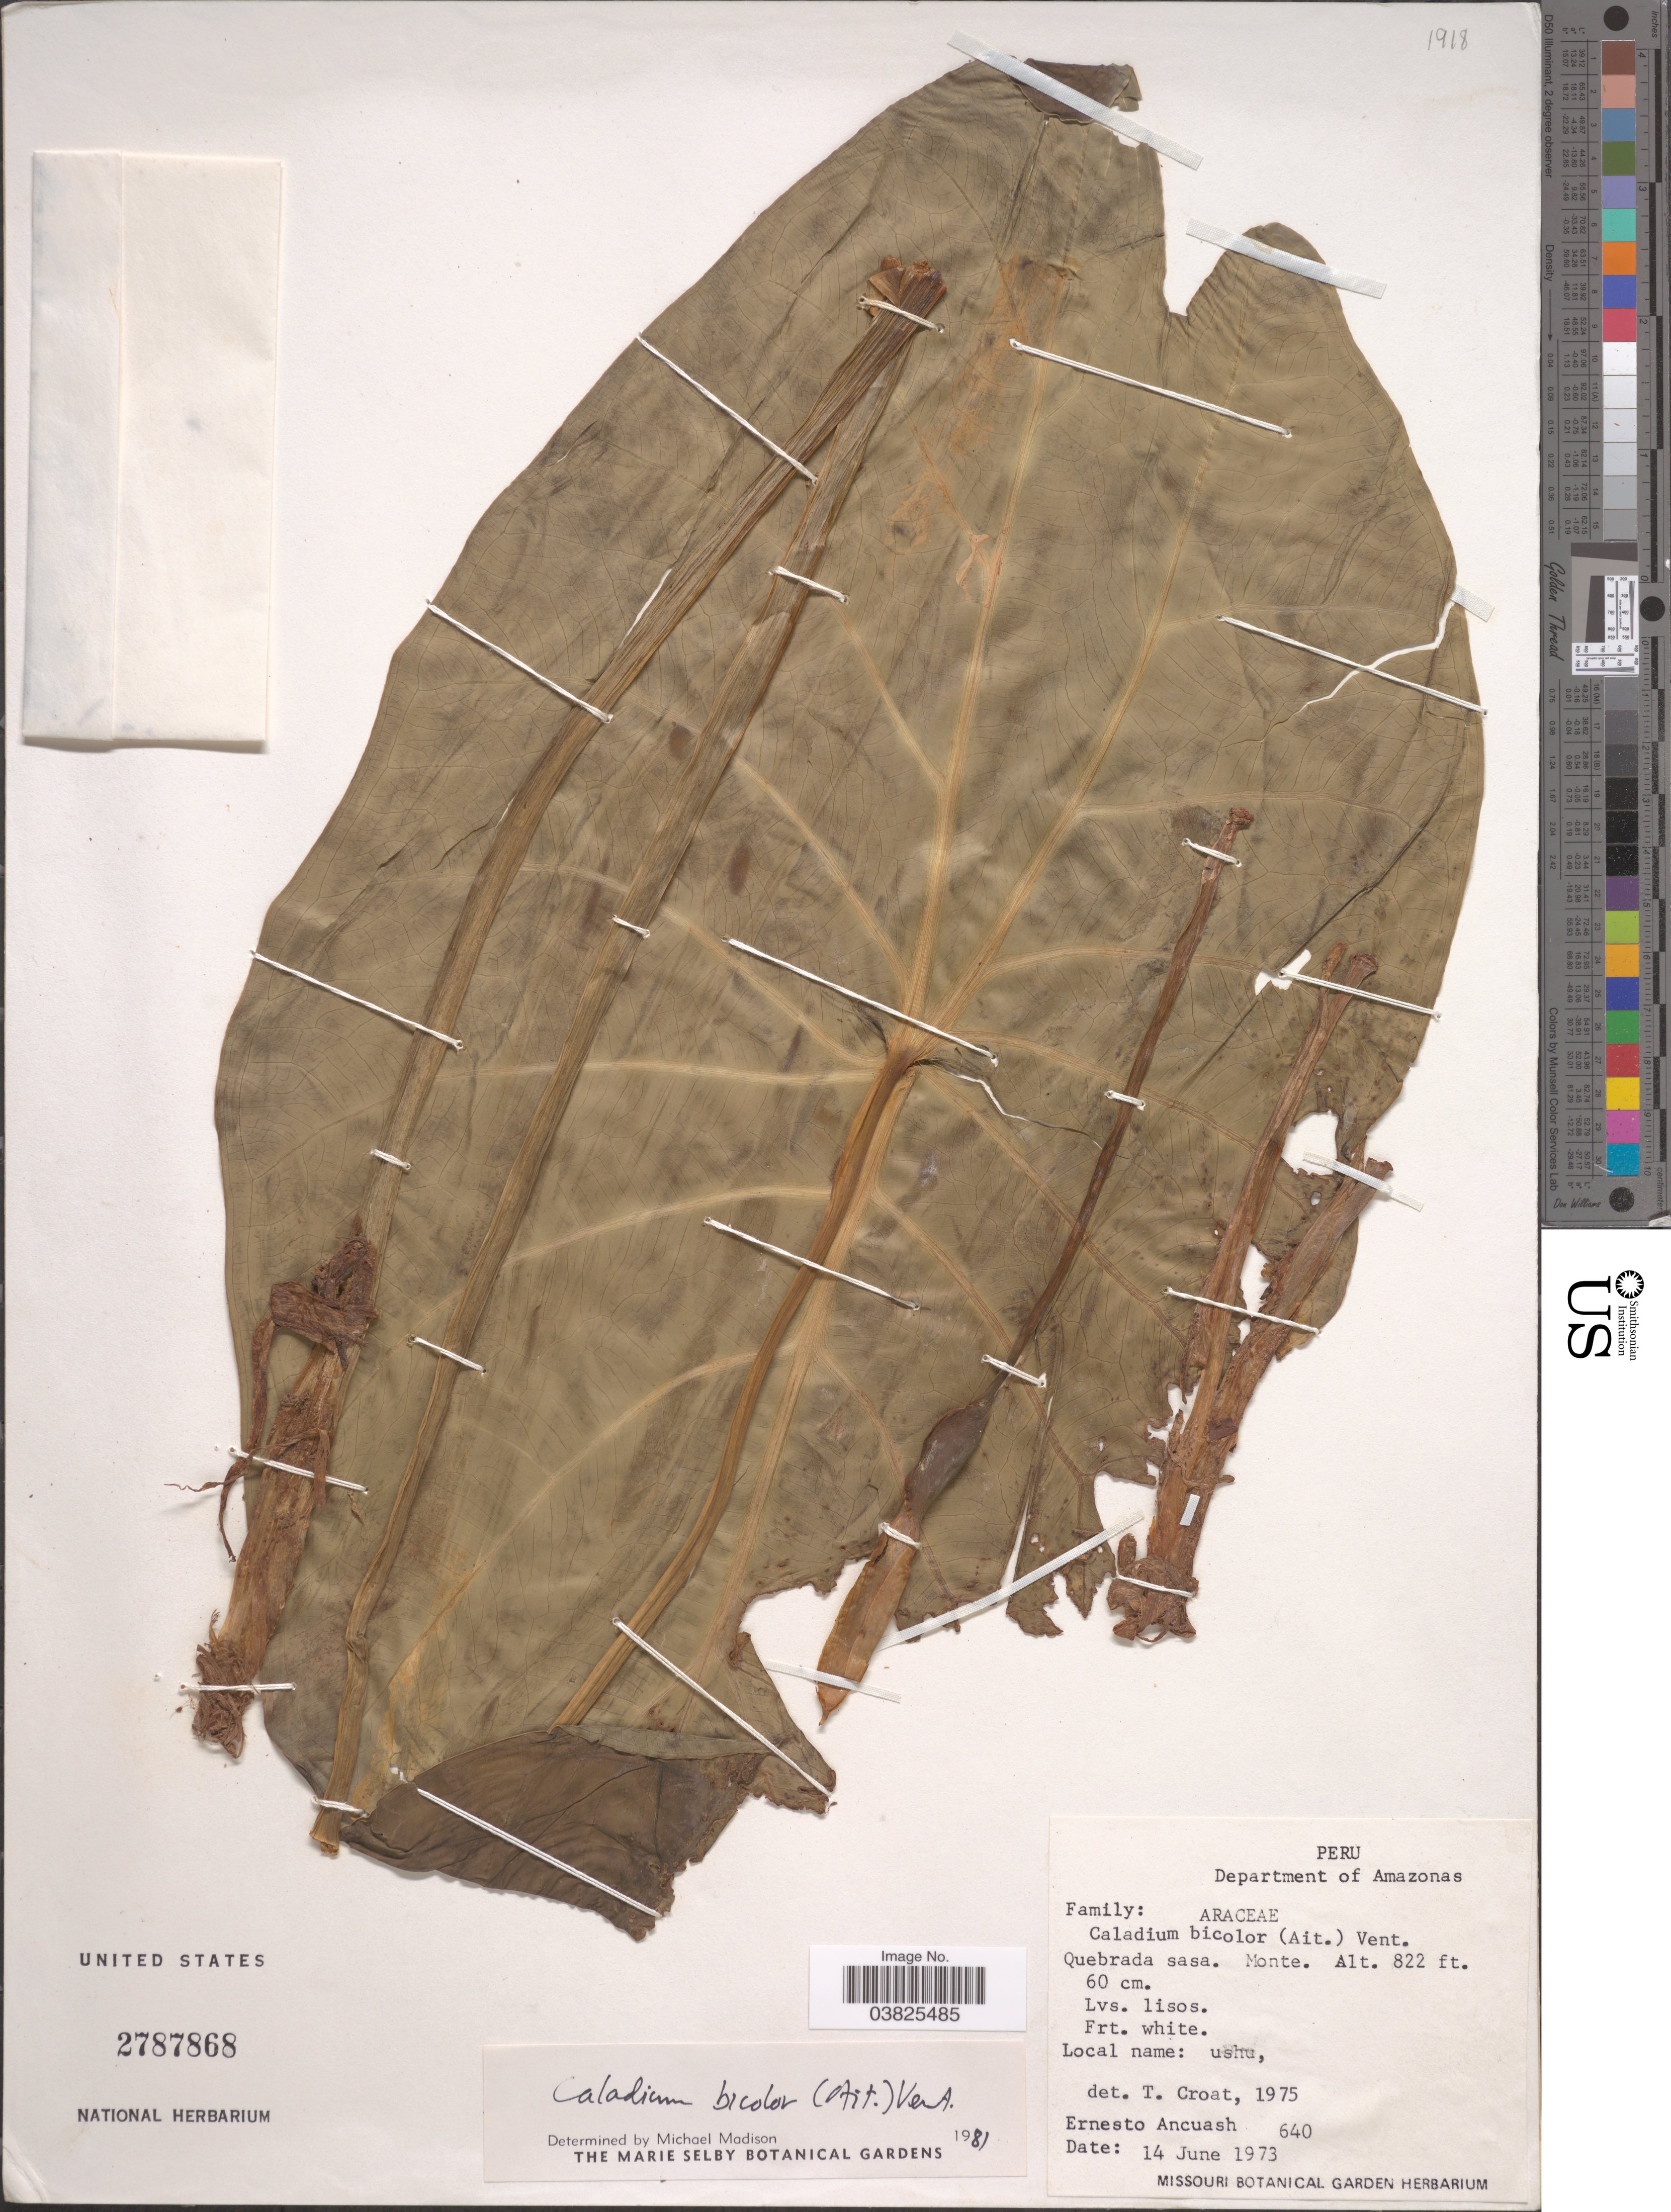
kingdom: Plantae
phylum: Tracheophyta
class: Liliopsida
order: Alismatales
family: Araceae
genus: Caladium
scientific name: Caladium bicolor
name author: (Aiton) Vent.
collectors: E. Ancuash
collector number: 640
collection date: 1973-06-14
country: Peru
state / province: Amazonas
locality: Department of Amazonas. Quebrada sasa. Monte.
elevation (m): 251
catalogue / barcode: US 2787868